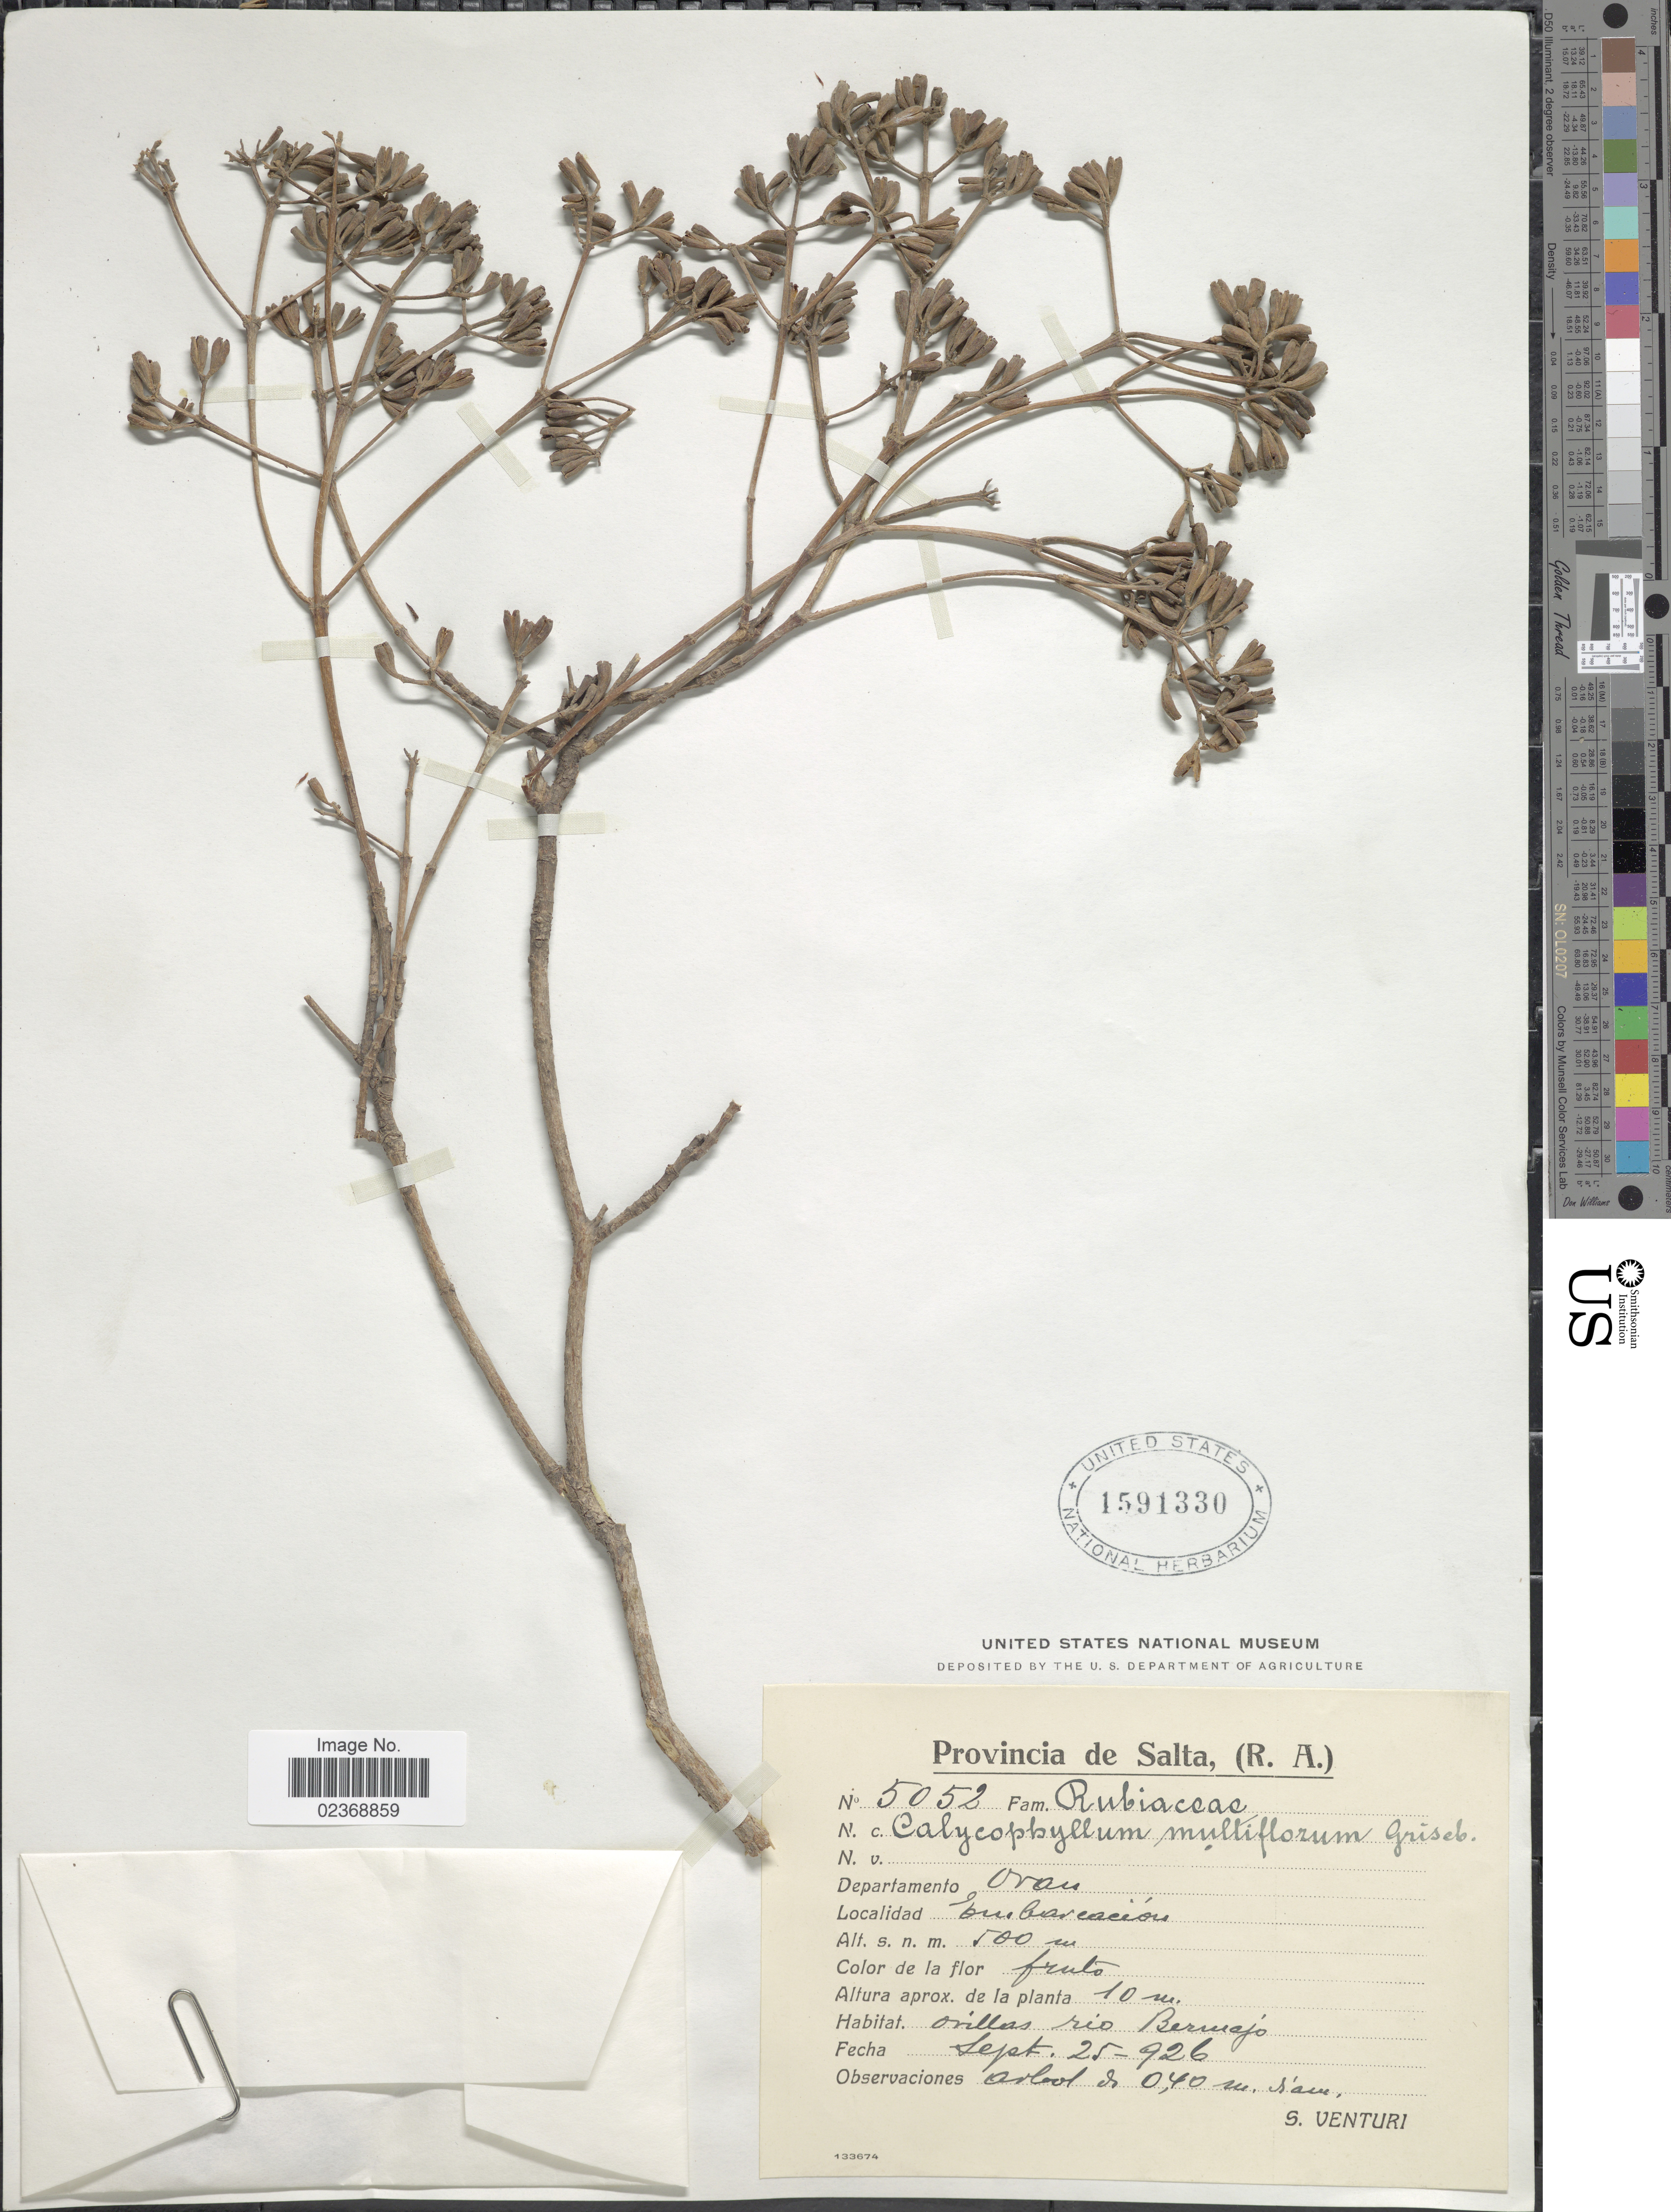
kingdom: Plantae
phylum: Tracheophyta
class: Magnoliopsida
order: Gentianales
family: Rubiaceae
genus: Calycophyllum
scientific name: Calycophyllum multiflorum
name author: Griseb.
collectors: S. Venturi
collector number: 5052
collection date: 1926-09-25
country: Argentina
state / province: Salta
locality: Provincia de Salta, (R.A.). Departamento Oran. Embarcación.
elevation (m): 500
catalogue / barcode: US 1591330